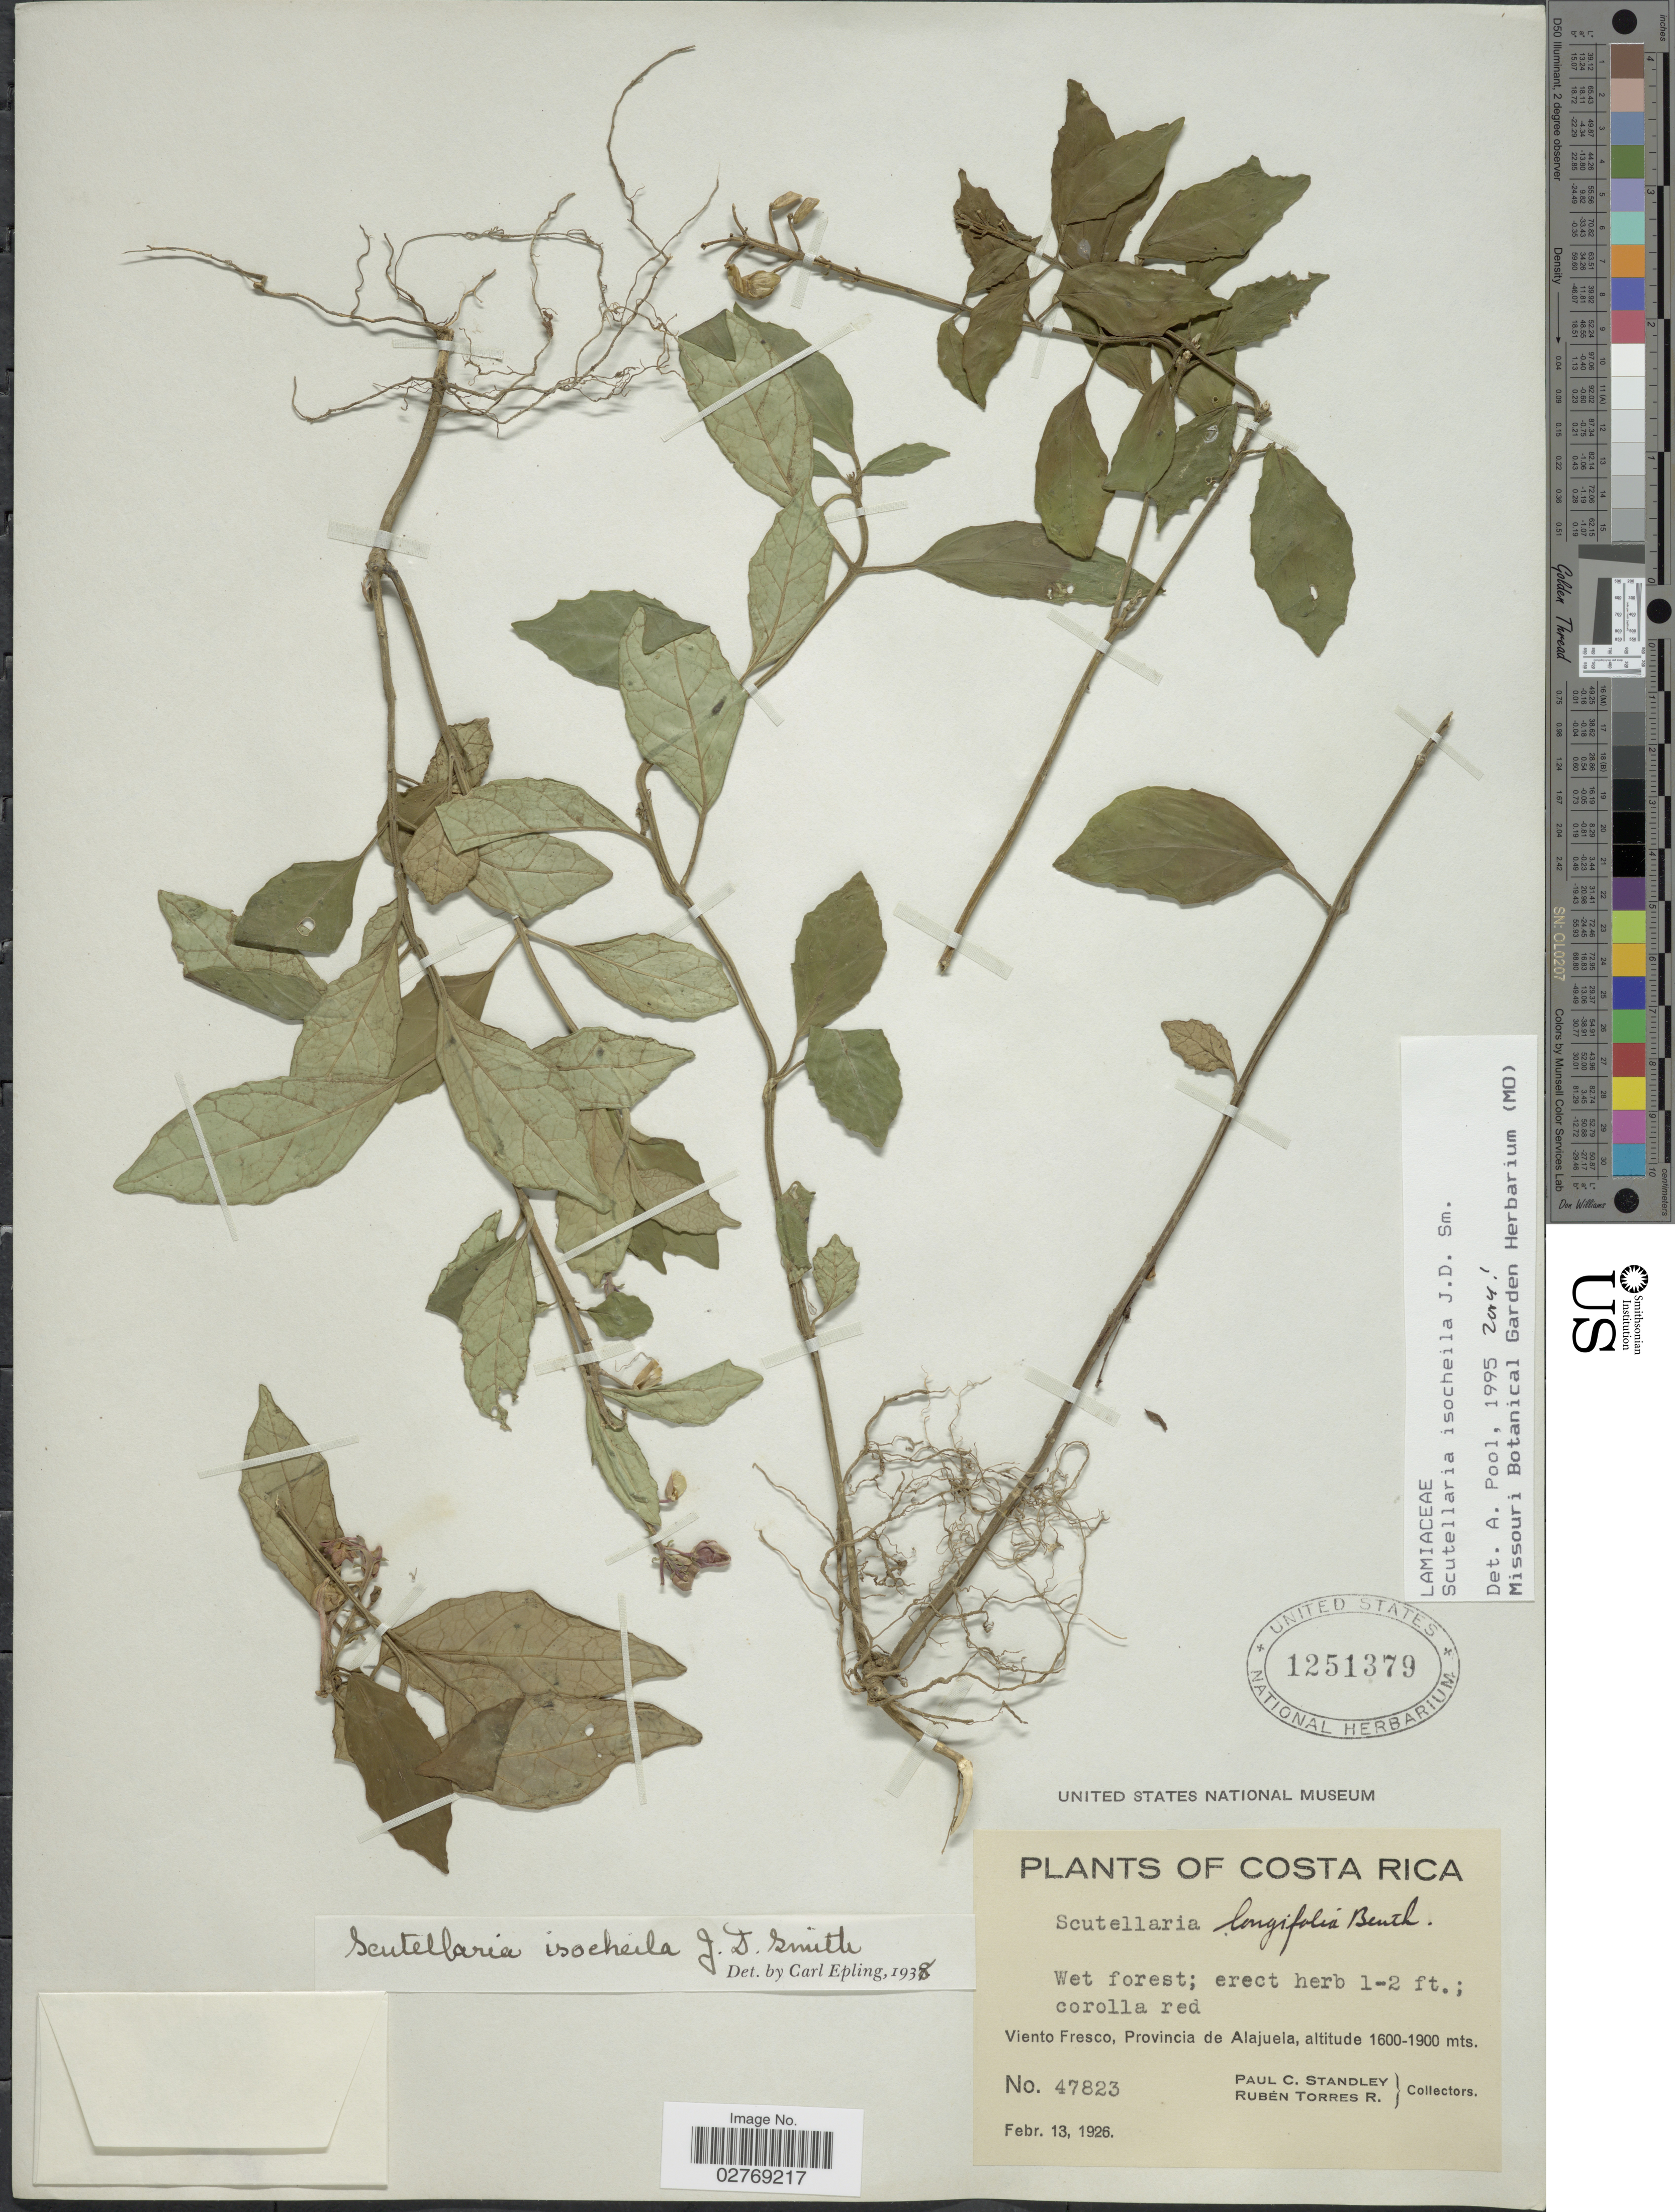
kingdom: Plantae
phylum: Tracheophyta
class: Magnoliopsida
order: Lamiales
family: Lamiaceae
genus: Scutellaria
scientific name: Scutellaria isocheila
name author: Donn. Sm.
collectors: P. C. Standley & R. Torres Rojas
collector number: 47823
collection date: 1926-02-13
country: Costa Rica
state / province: Alajuela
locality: Viento Fresco.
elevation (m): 1600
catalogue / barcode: US 1251379